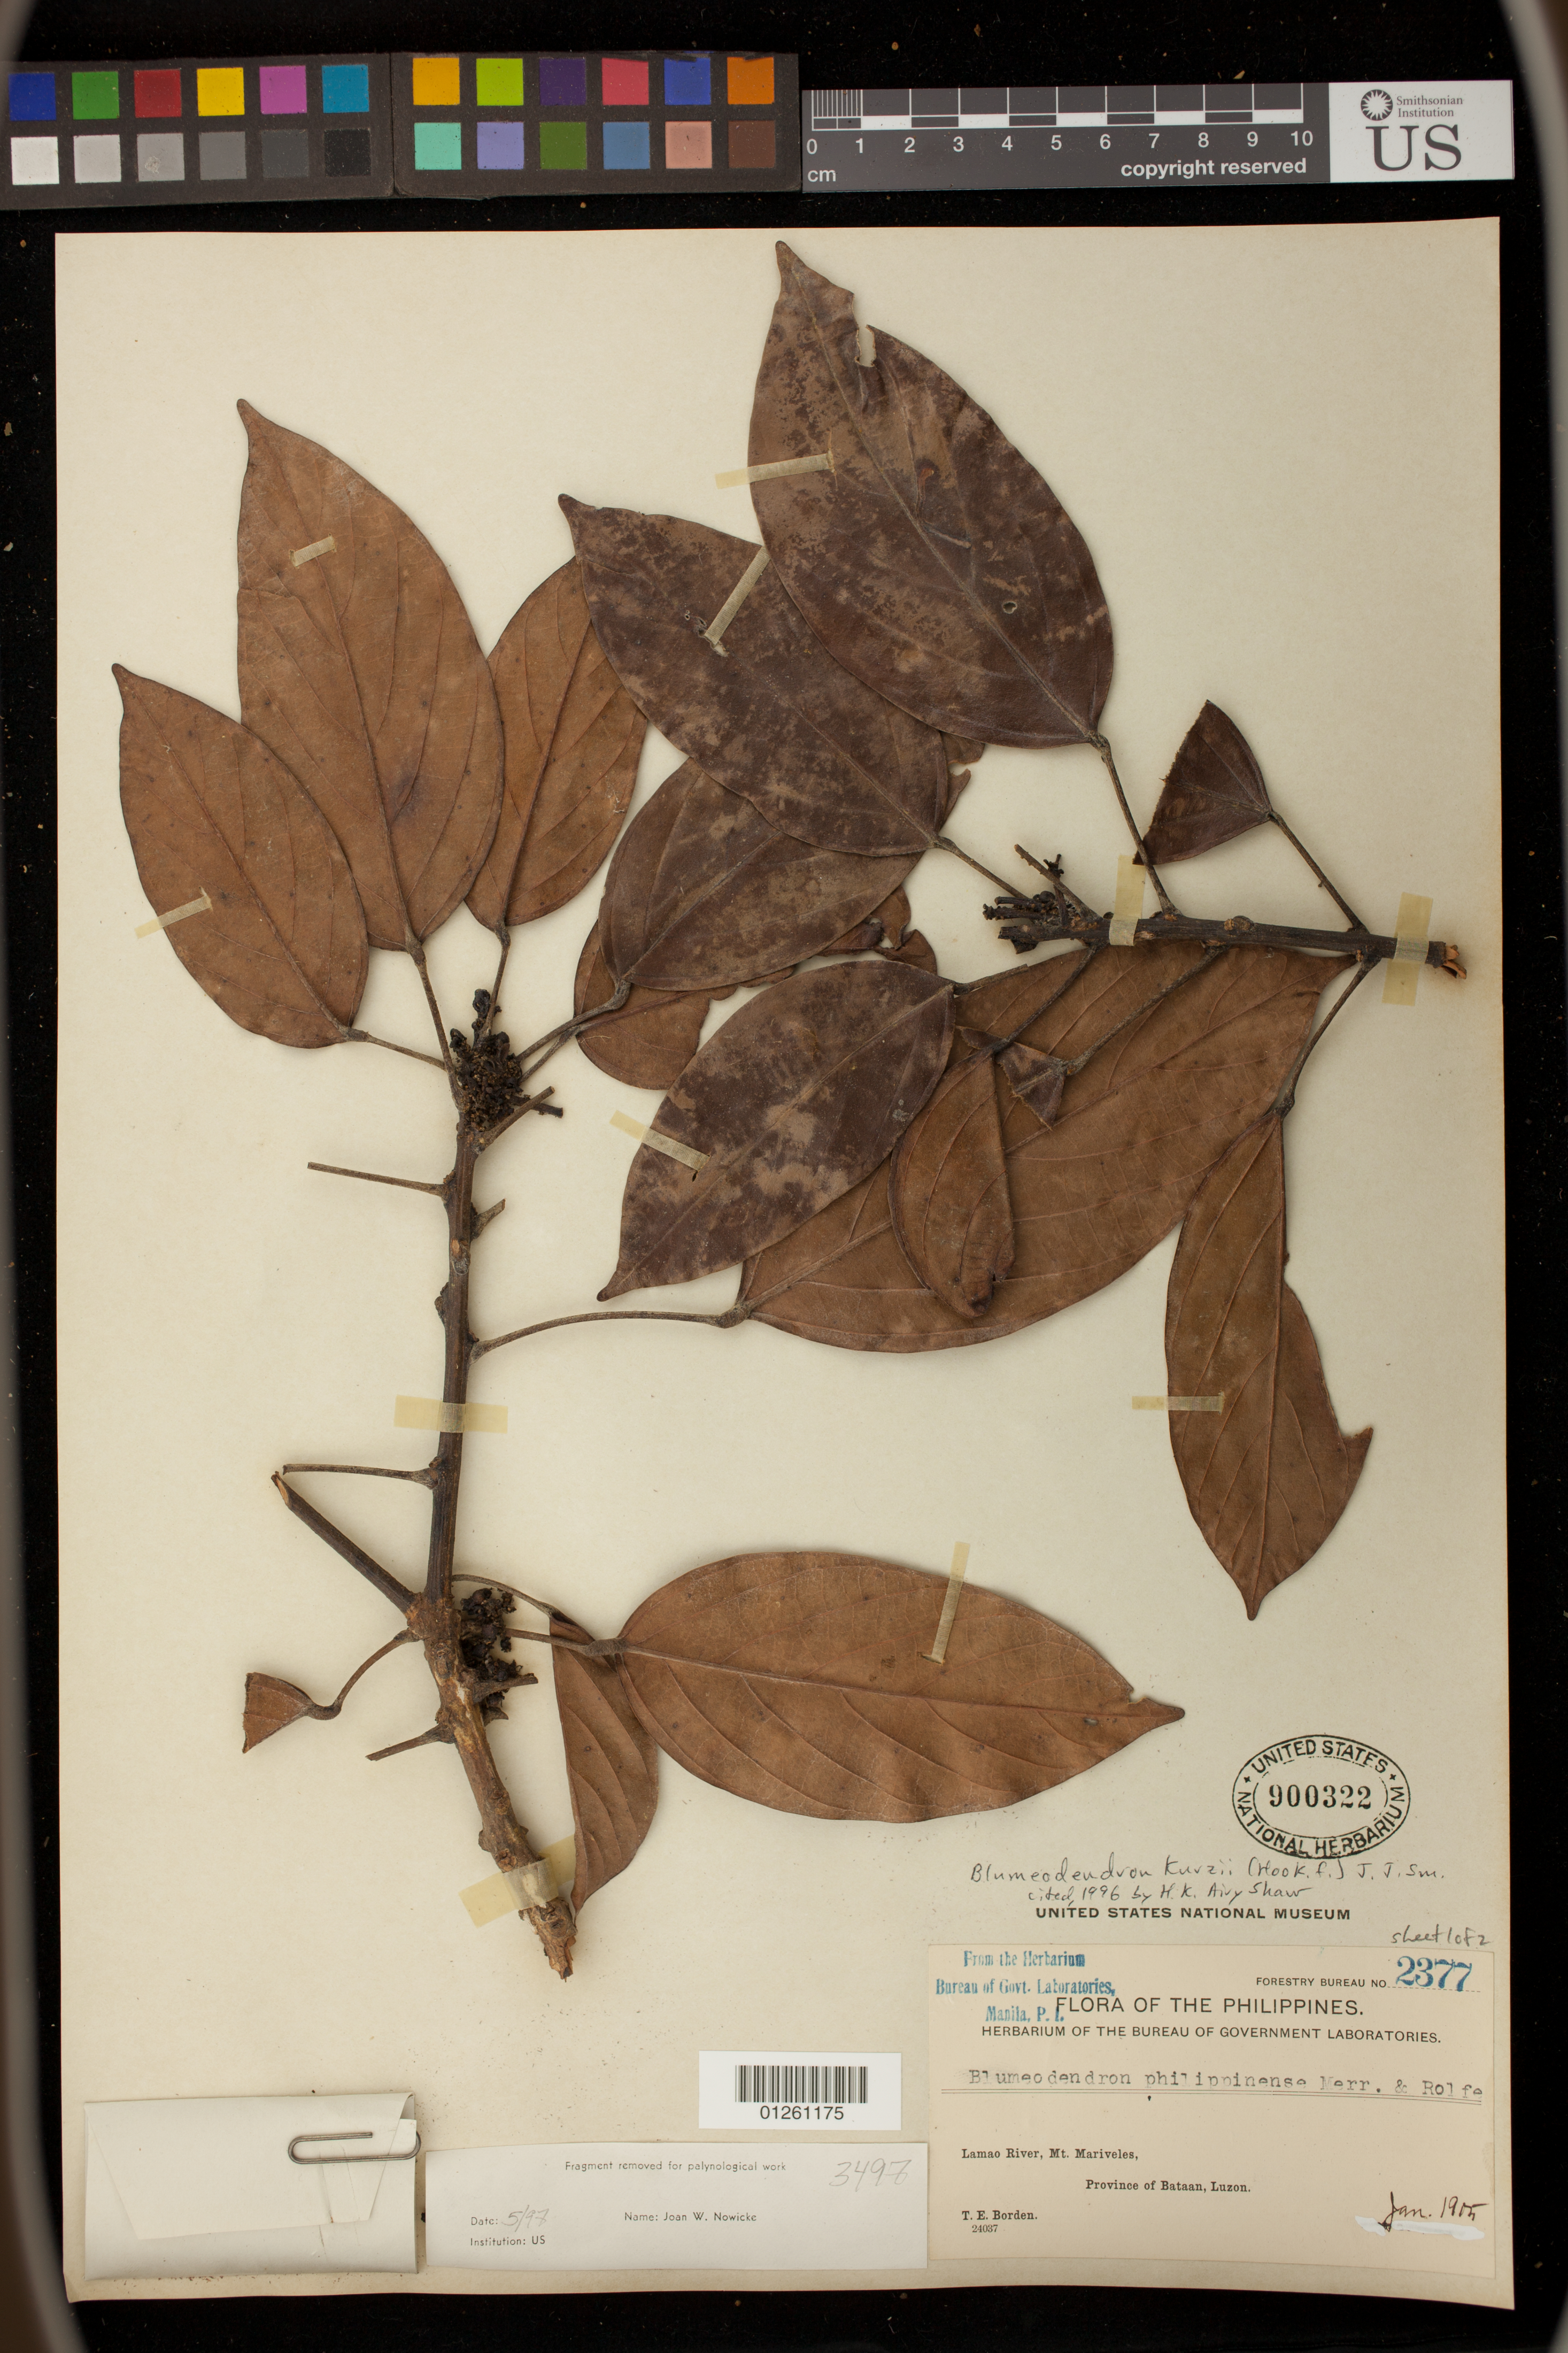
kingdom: Plantae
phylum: Tracheophyta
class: Magnoliopsida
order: Malpighiales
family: Euphorbiaceae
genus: Blumeodendron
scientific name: Blumeodendron kurzii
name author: (Hook. f.) J.Jay Sm.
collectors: T. E. Borden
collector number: For. Bur. 2377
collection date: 1905-01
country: Philippines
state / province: Central Luzon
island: Luzon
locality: Lamao River, Mt. Mariveles, Province of Bataan, Luzon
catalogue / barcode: US 900322